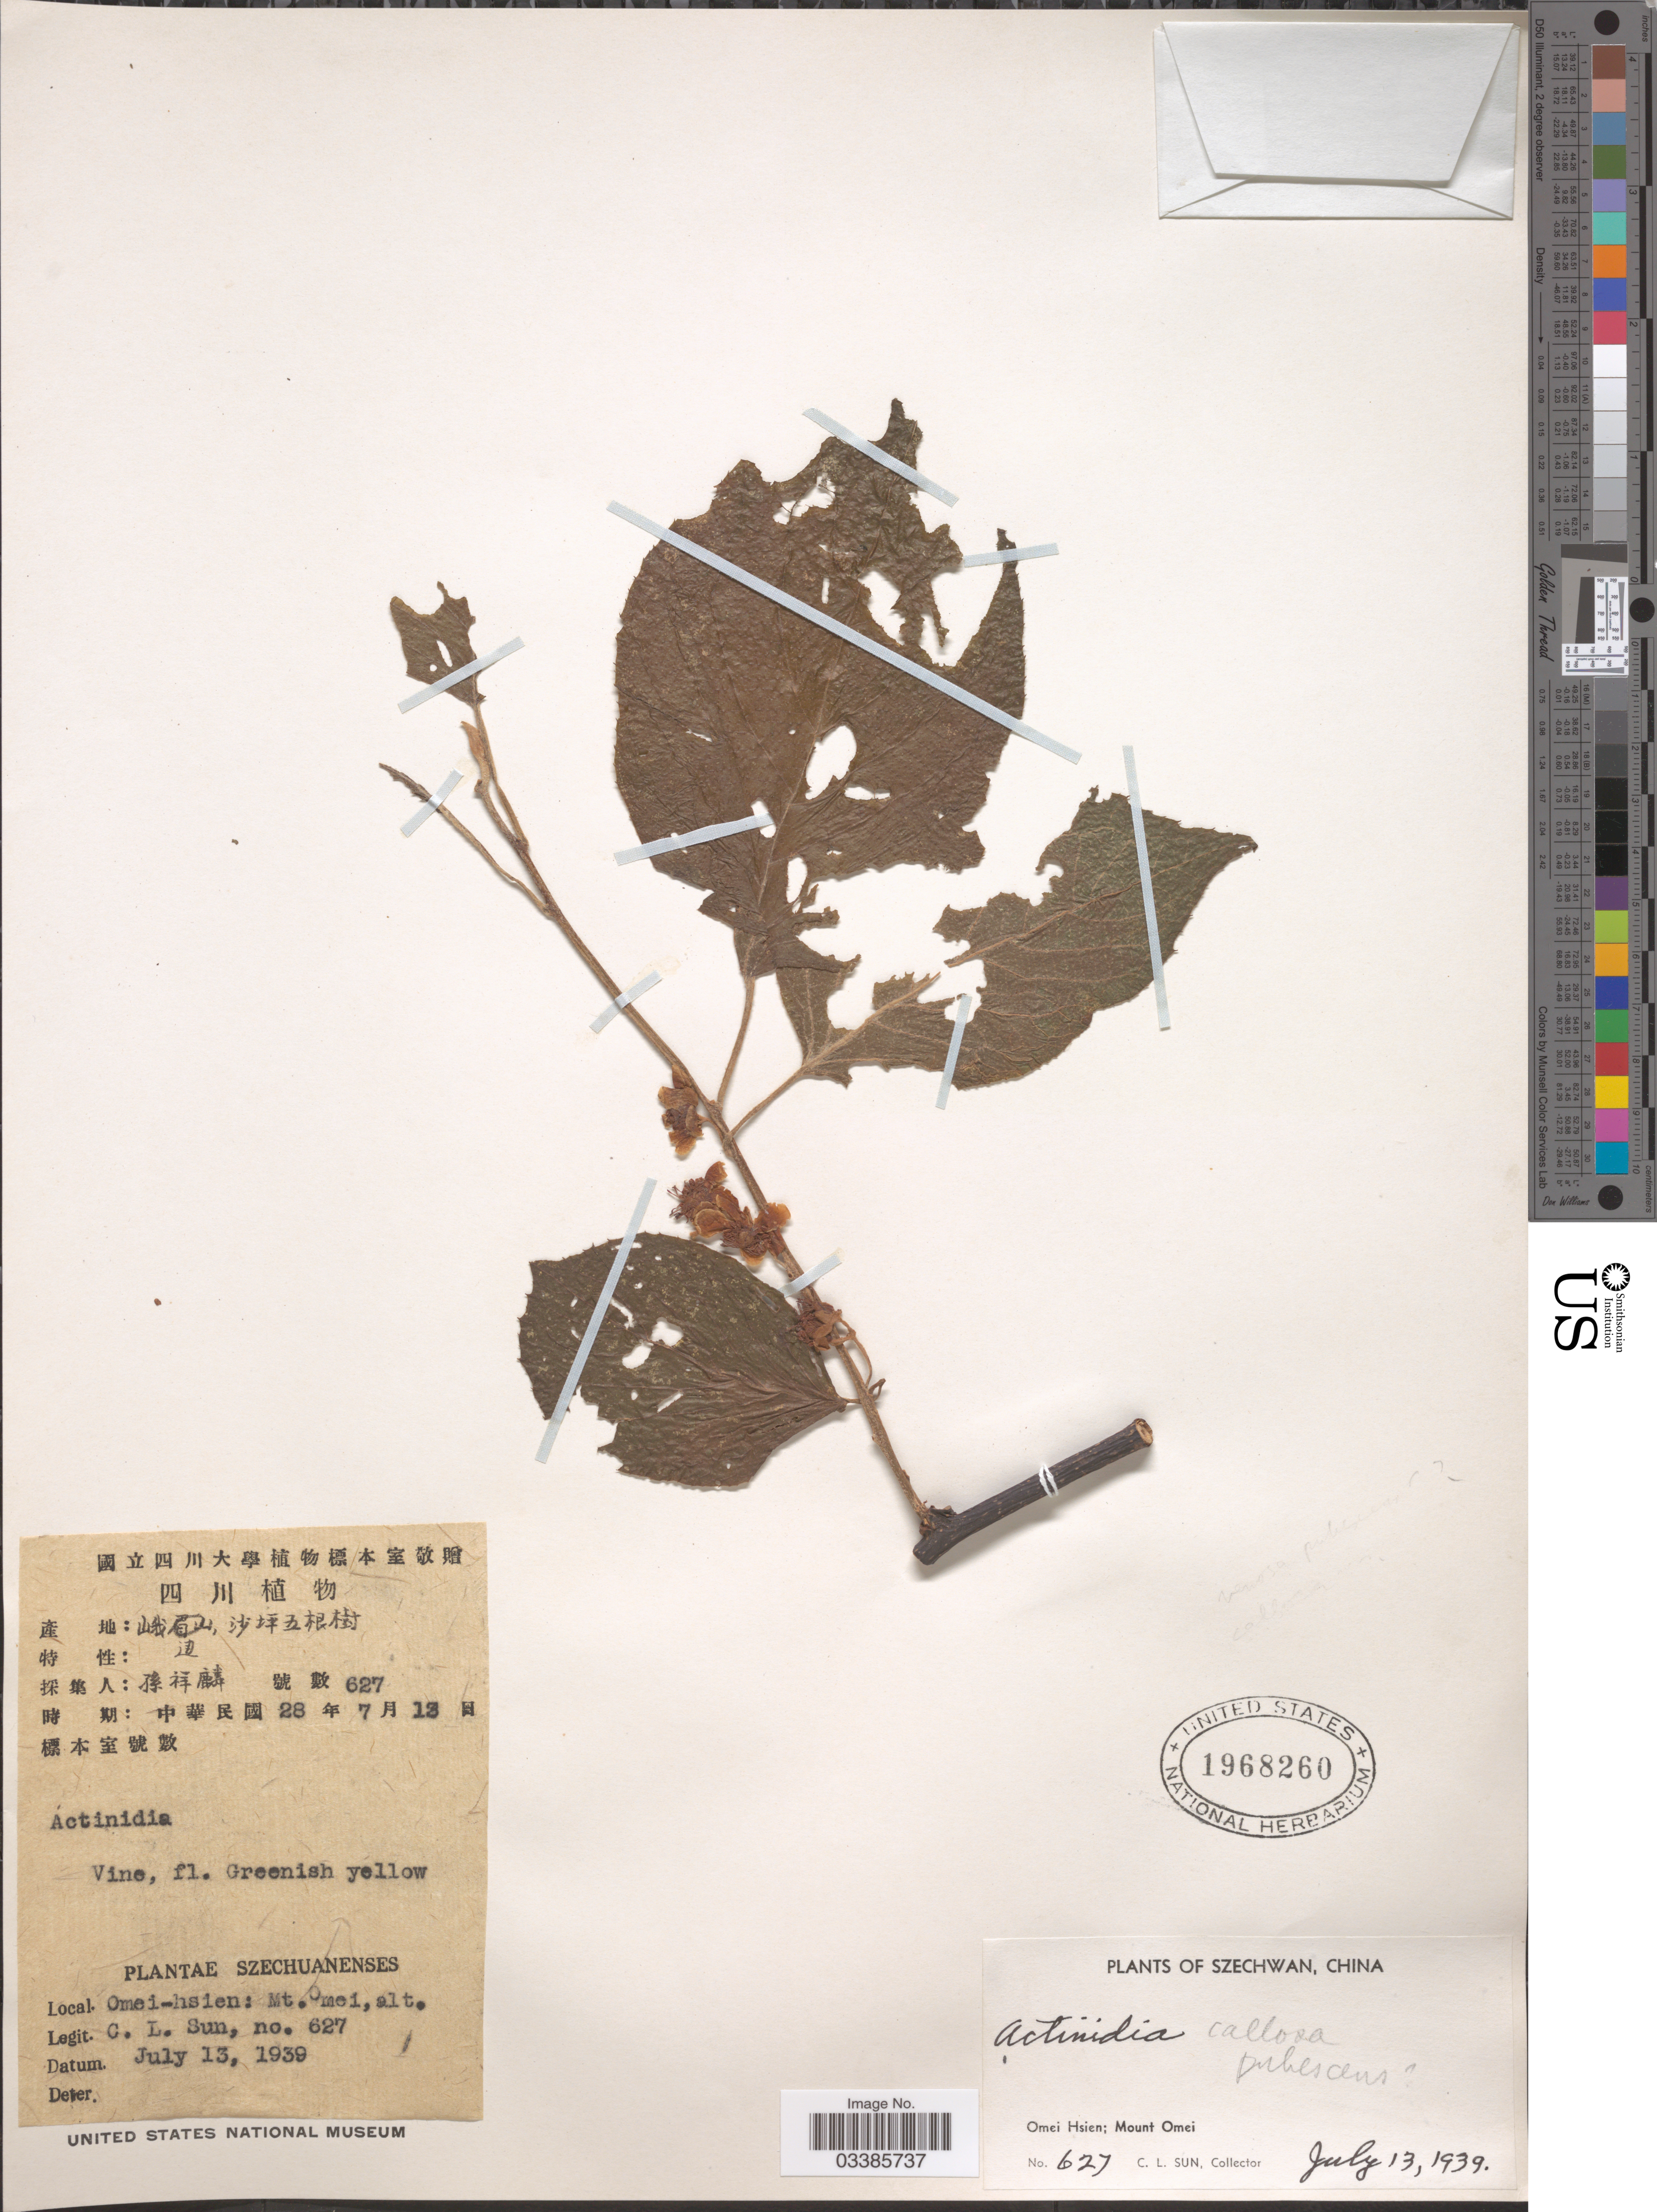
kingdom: Plantae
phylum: Tracheophyta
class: Magnoliopsida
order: Ericales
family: Actinidiaceae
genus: Actinidia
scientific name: Actinidia callosa var. pubescens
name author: Dunn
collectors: C. Sun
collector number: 627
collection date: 1939-07-13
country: China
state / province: Sichuan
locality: Szechwa. Omei Hsien; Mount Omei.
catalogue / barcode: US 1968260